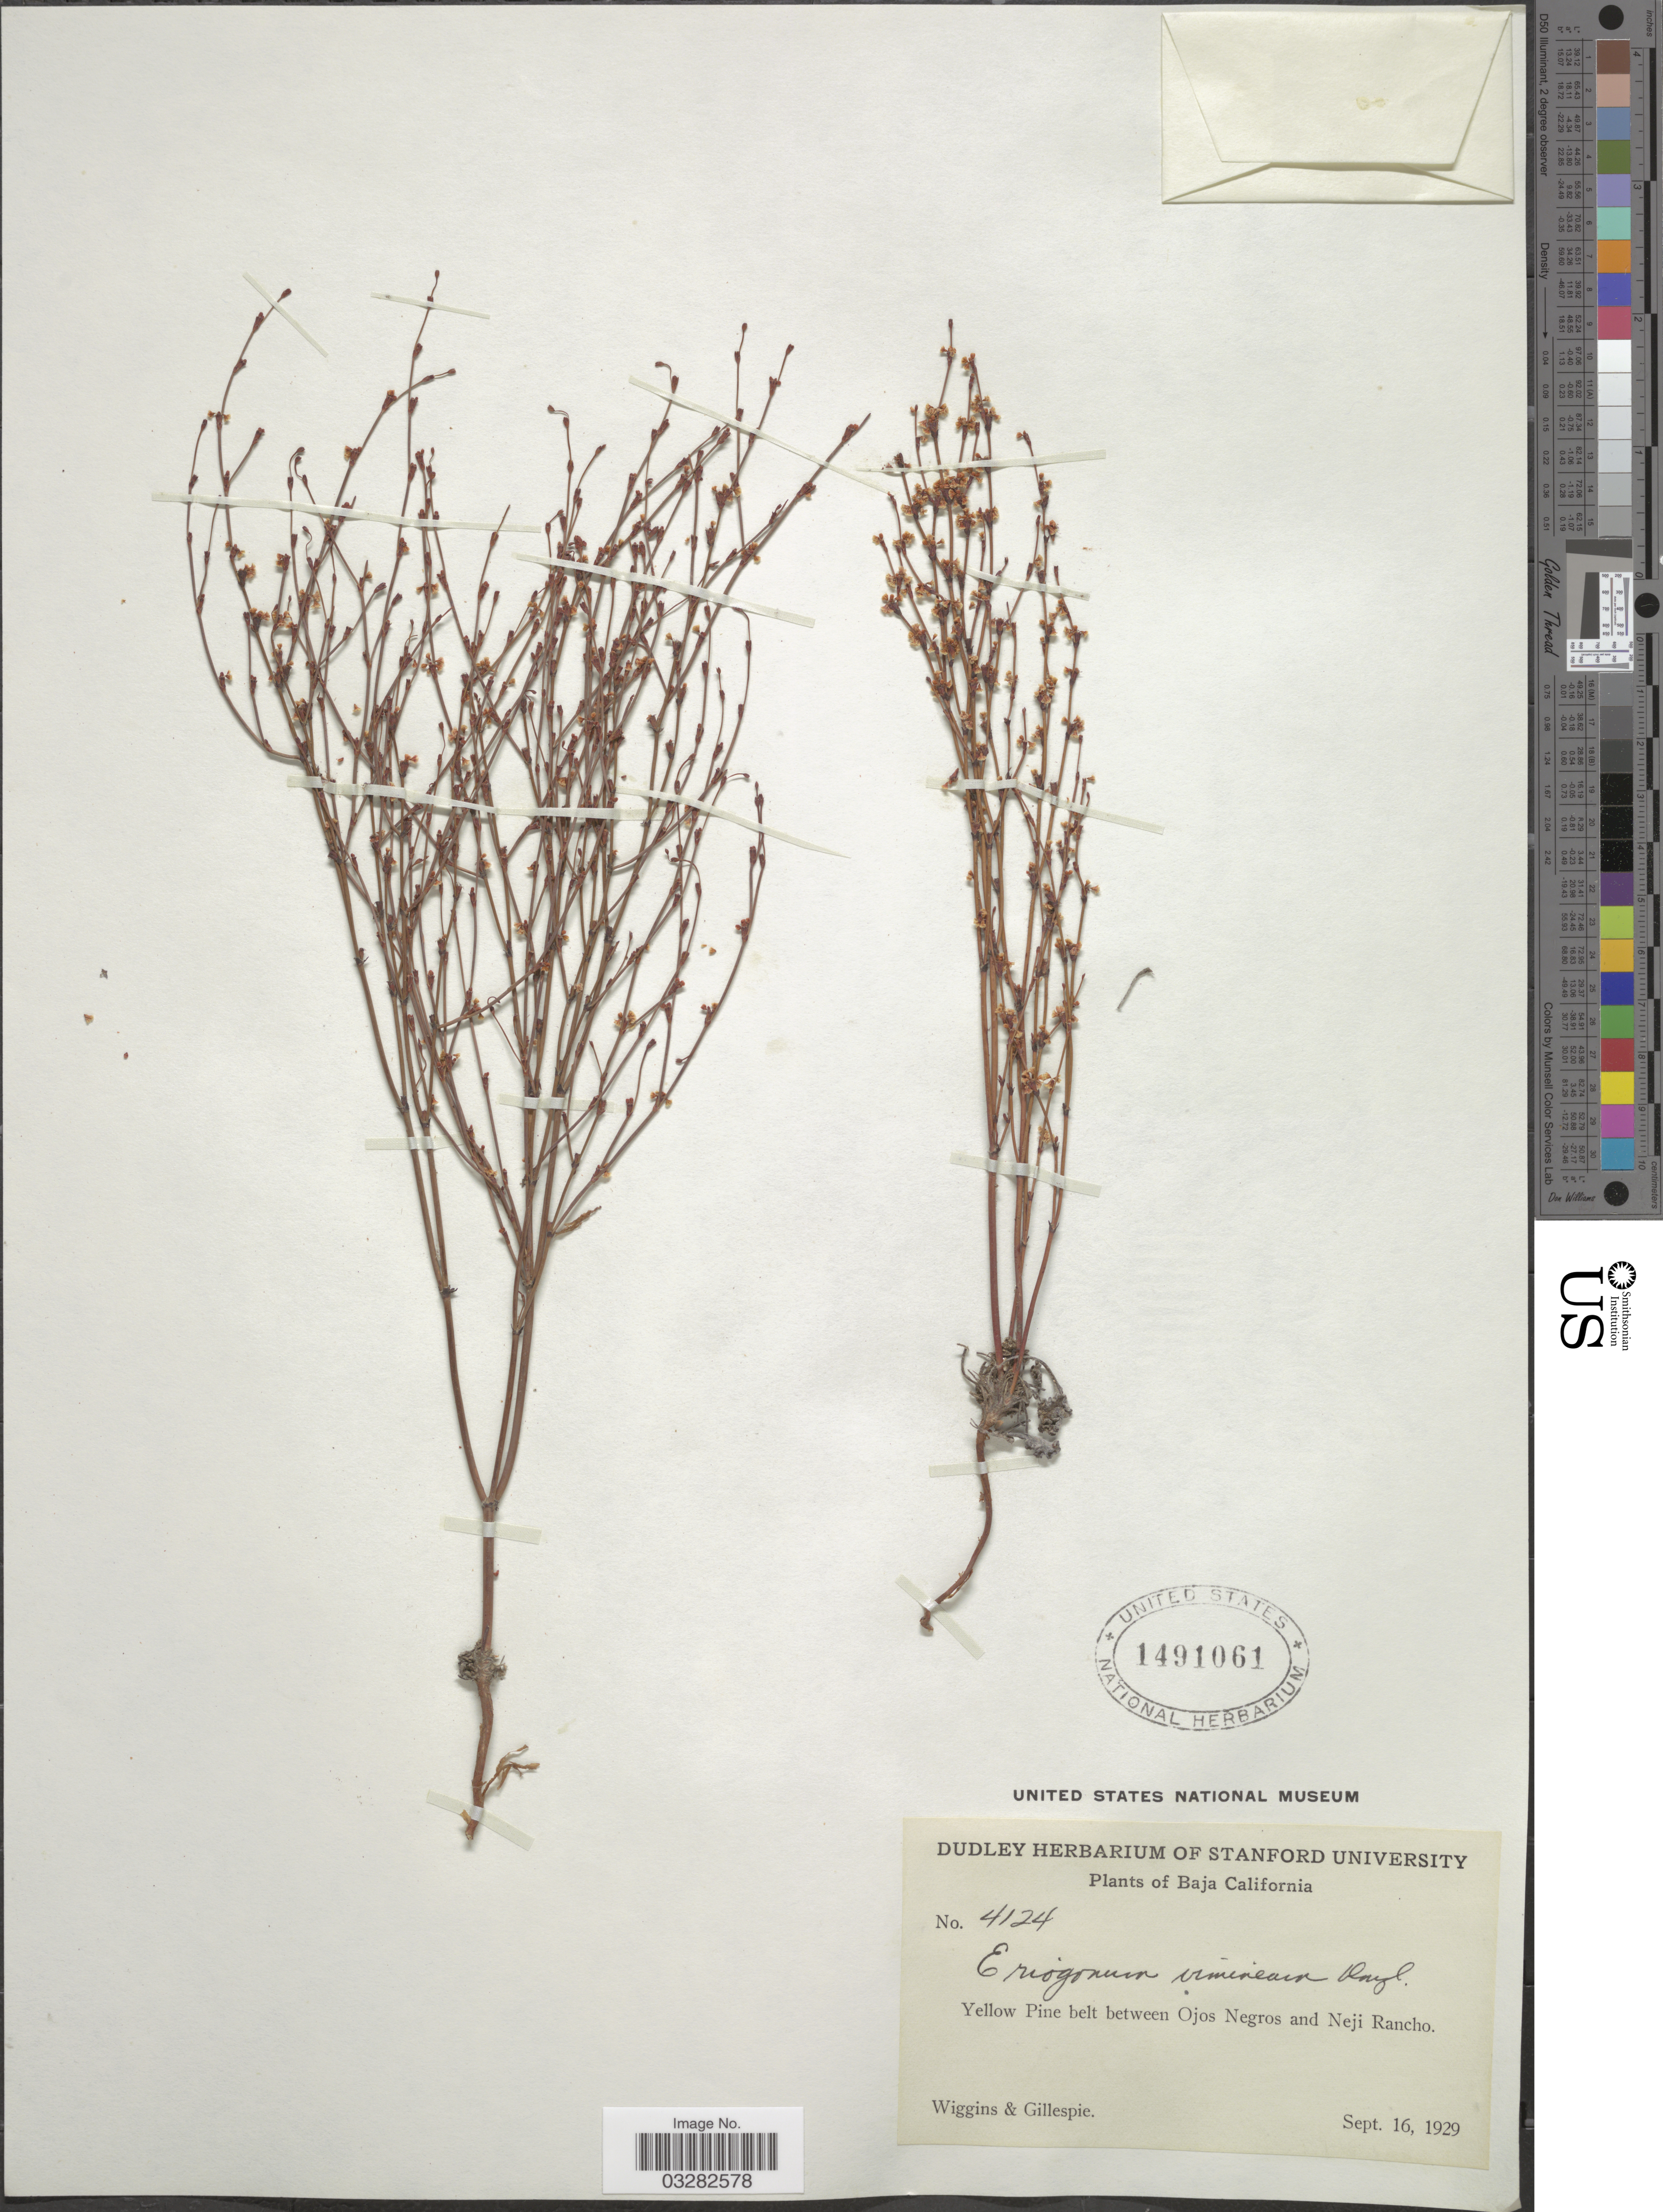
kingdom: Plantae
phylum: Tracheophyta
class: Magnoliopsida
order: Caryophyllales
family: Polygonaceae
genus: Eriogonum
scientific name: Eriogonum davidsonii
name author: Greene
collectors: -- Wiggins & -- Gillespie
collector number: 4124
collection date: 1929-09-16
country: Mexico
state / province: Baja California Norte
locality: Yellow Pine belt between Ojos Negros and Neji Rancho.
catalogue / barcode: US 1491061